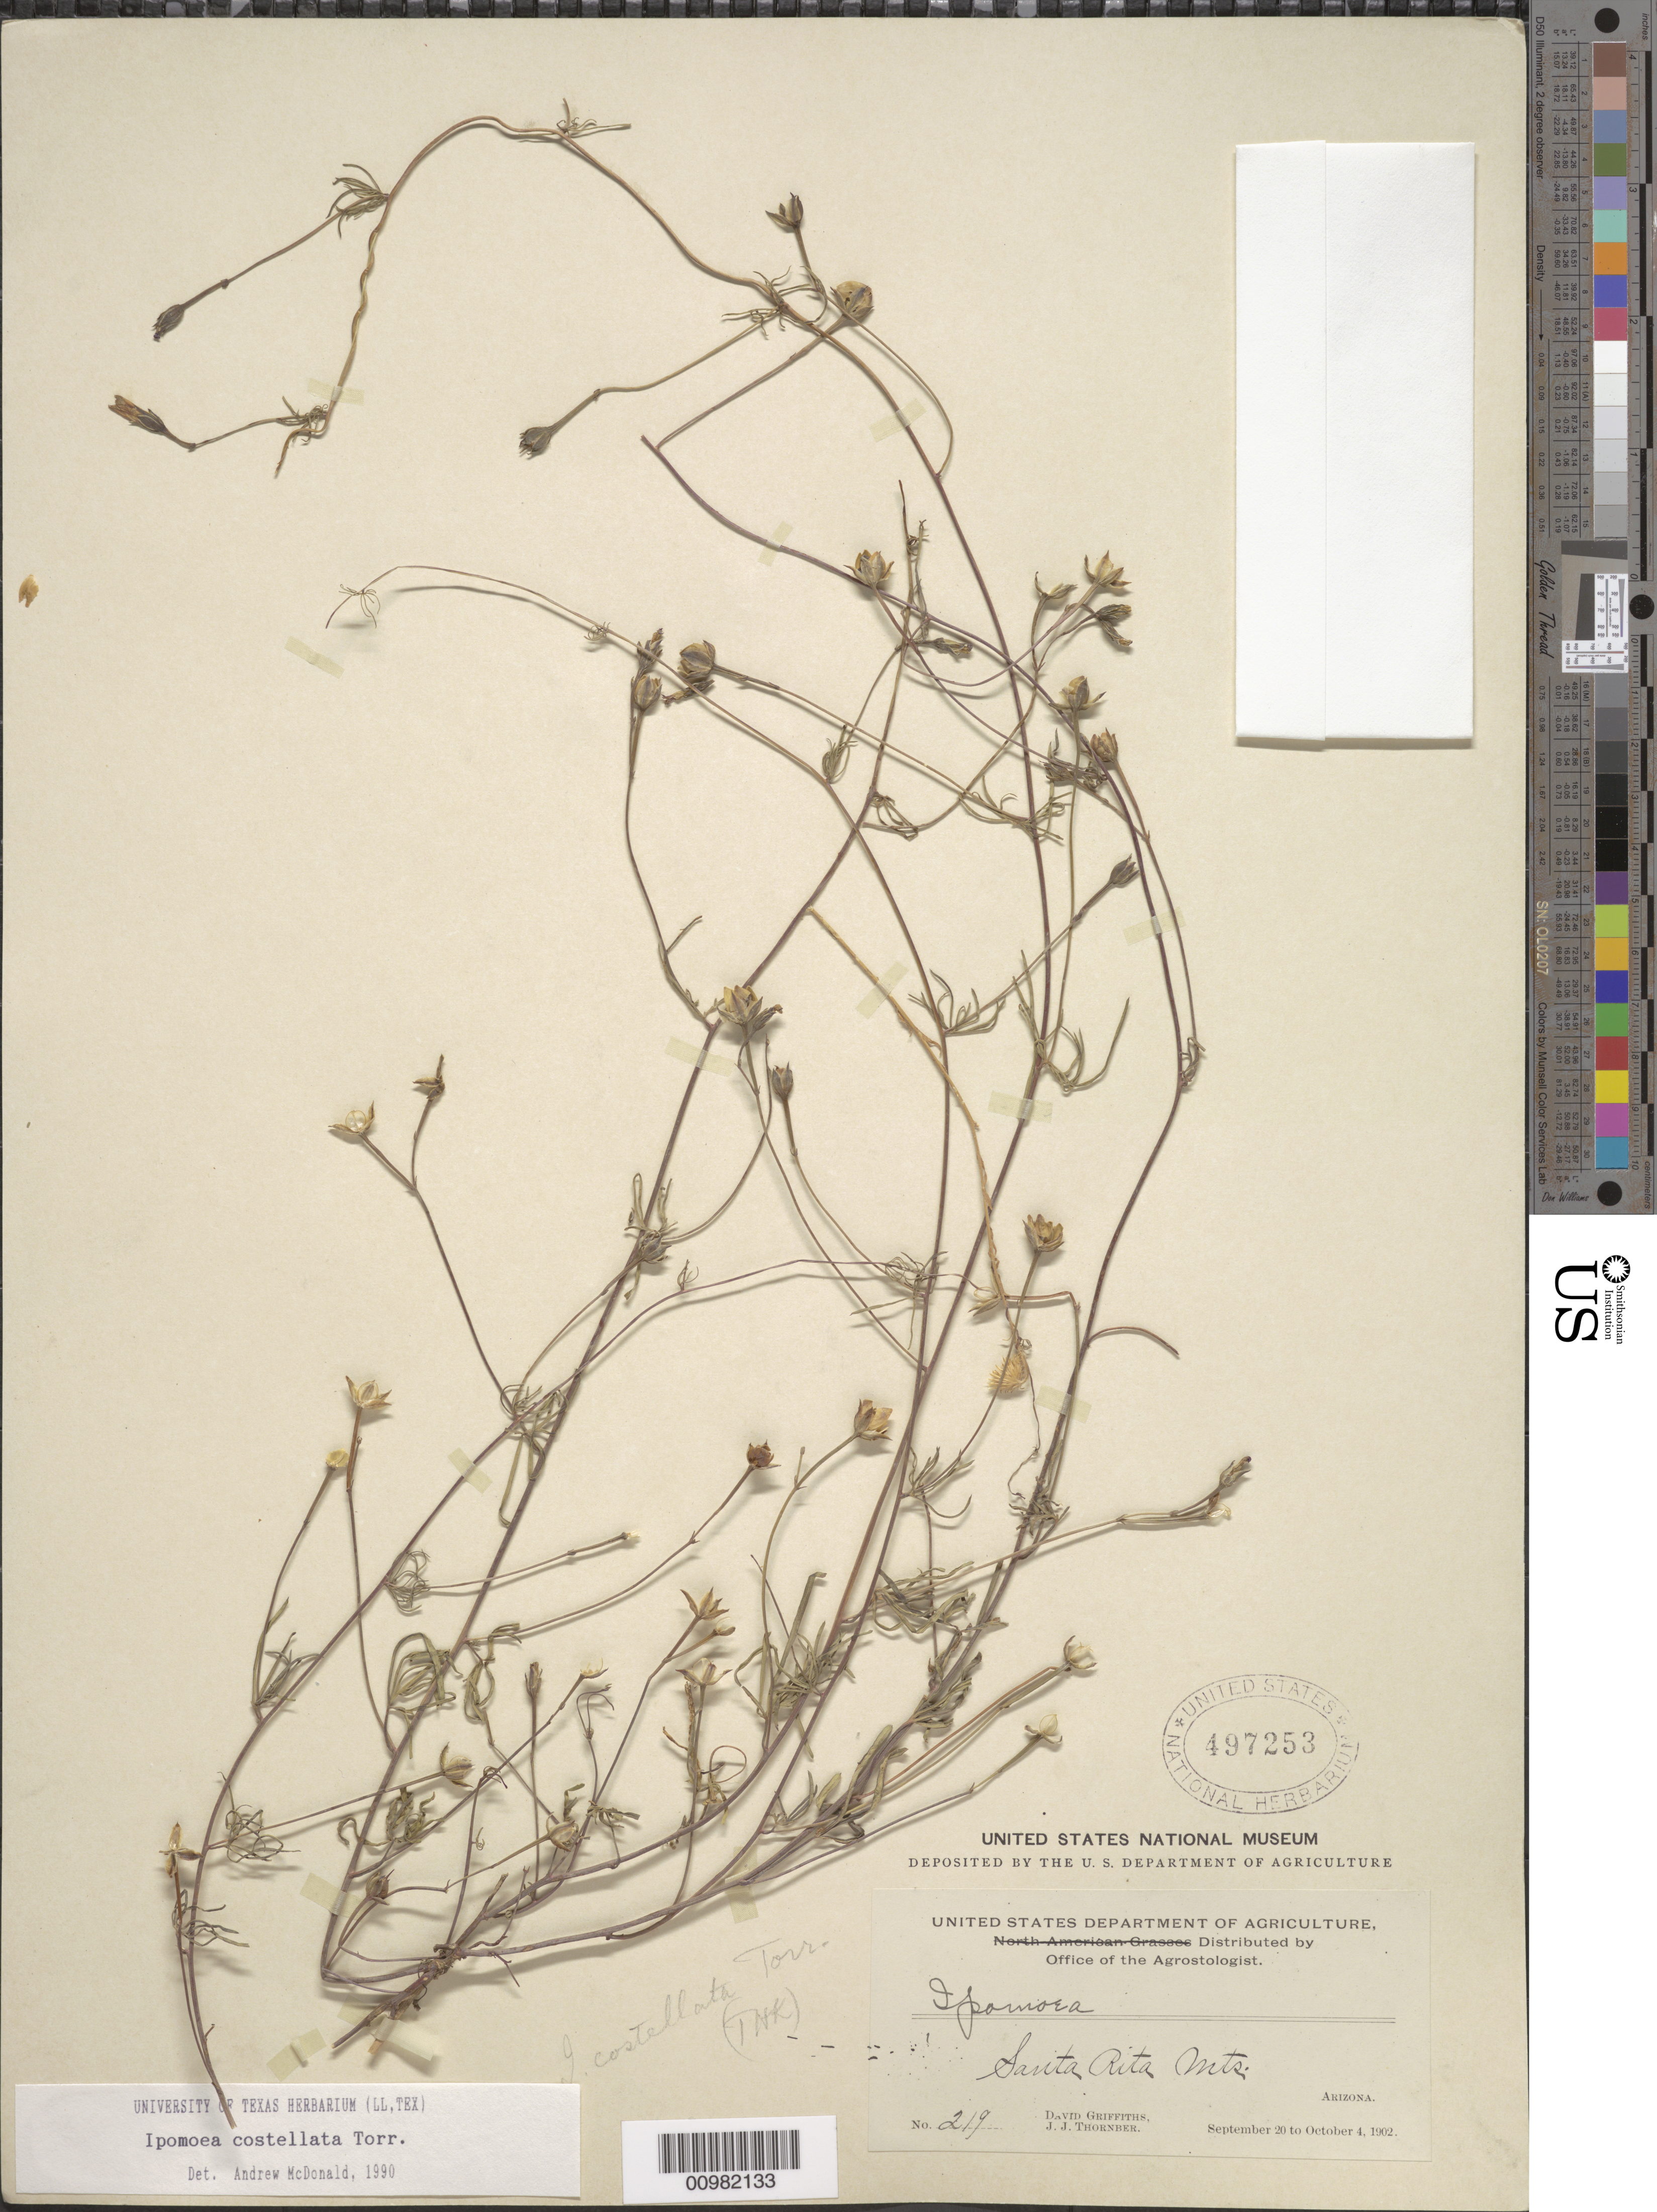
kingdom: Plantae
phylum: Tracheophyta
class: Magnoliopsida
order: Solanales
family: Convolvulaceae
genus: Ipomoea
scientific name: Ipomoea costellata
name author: Torr.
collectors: D. Griffiths & J. Thornber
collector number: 219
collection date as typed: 20 Sep 1902 to 04 Oct 1902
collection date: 1902-09-20/1902-10-04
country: United States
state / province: Arizona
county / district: Santa Cruz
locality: Santa Rita Mts.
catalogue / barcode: US 497253